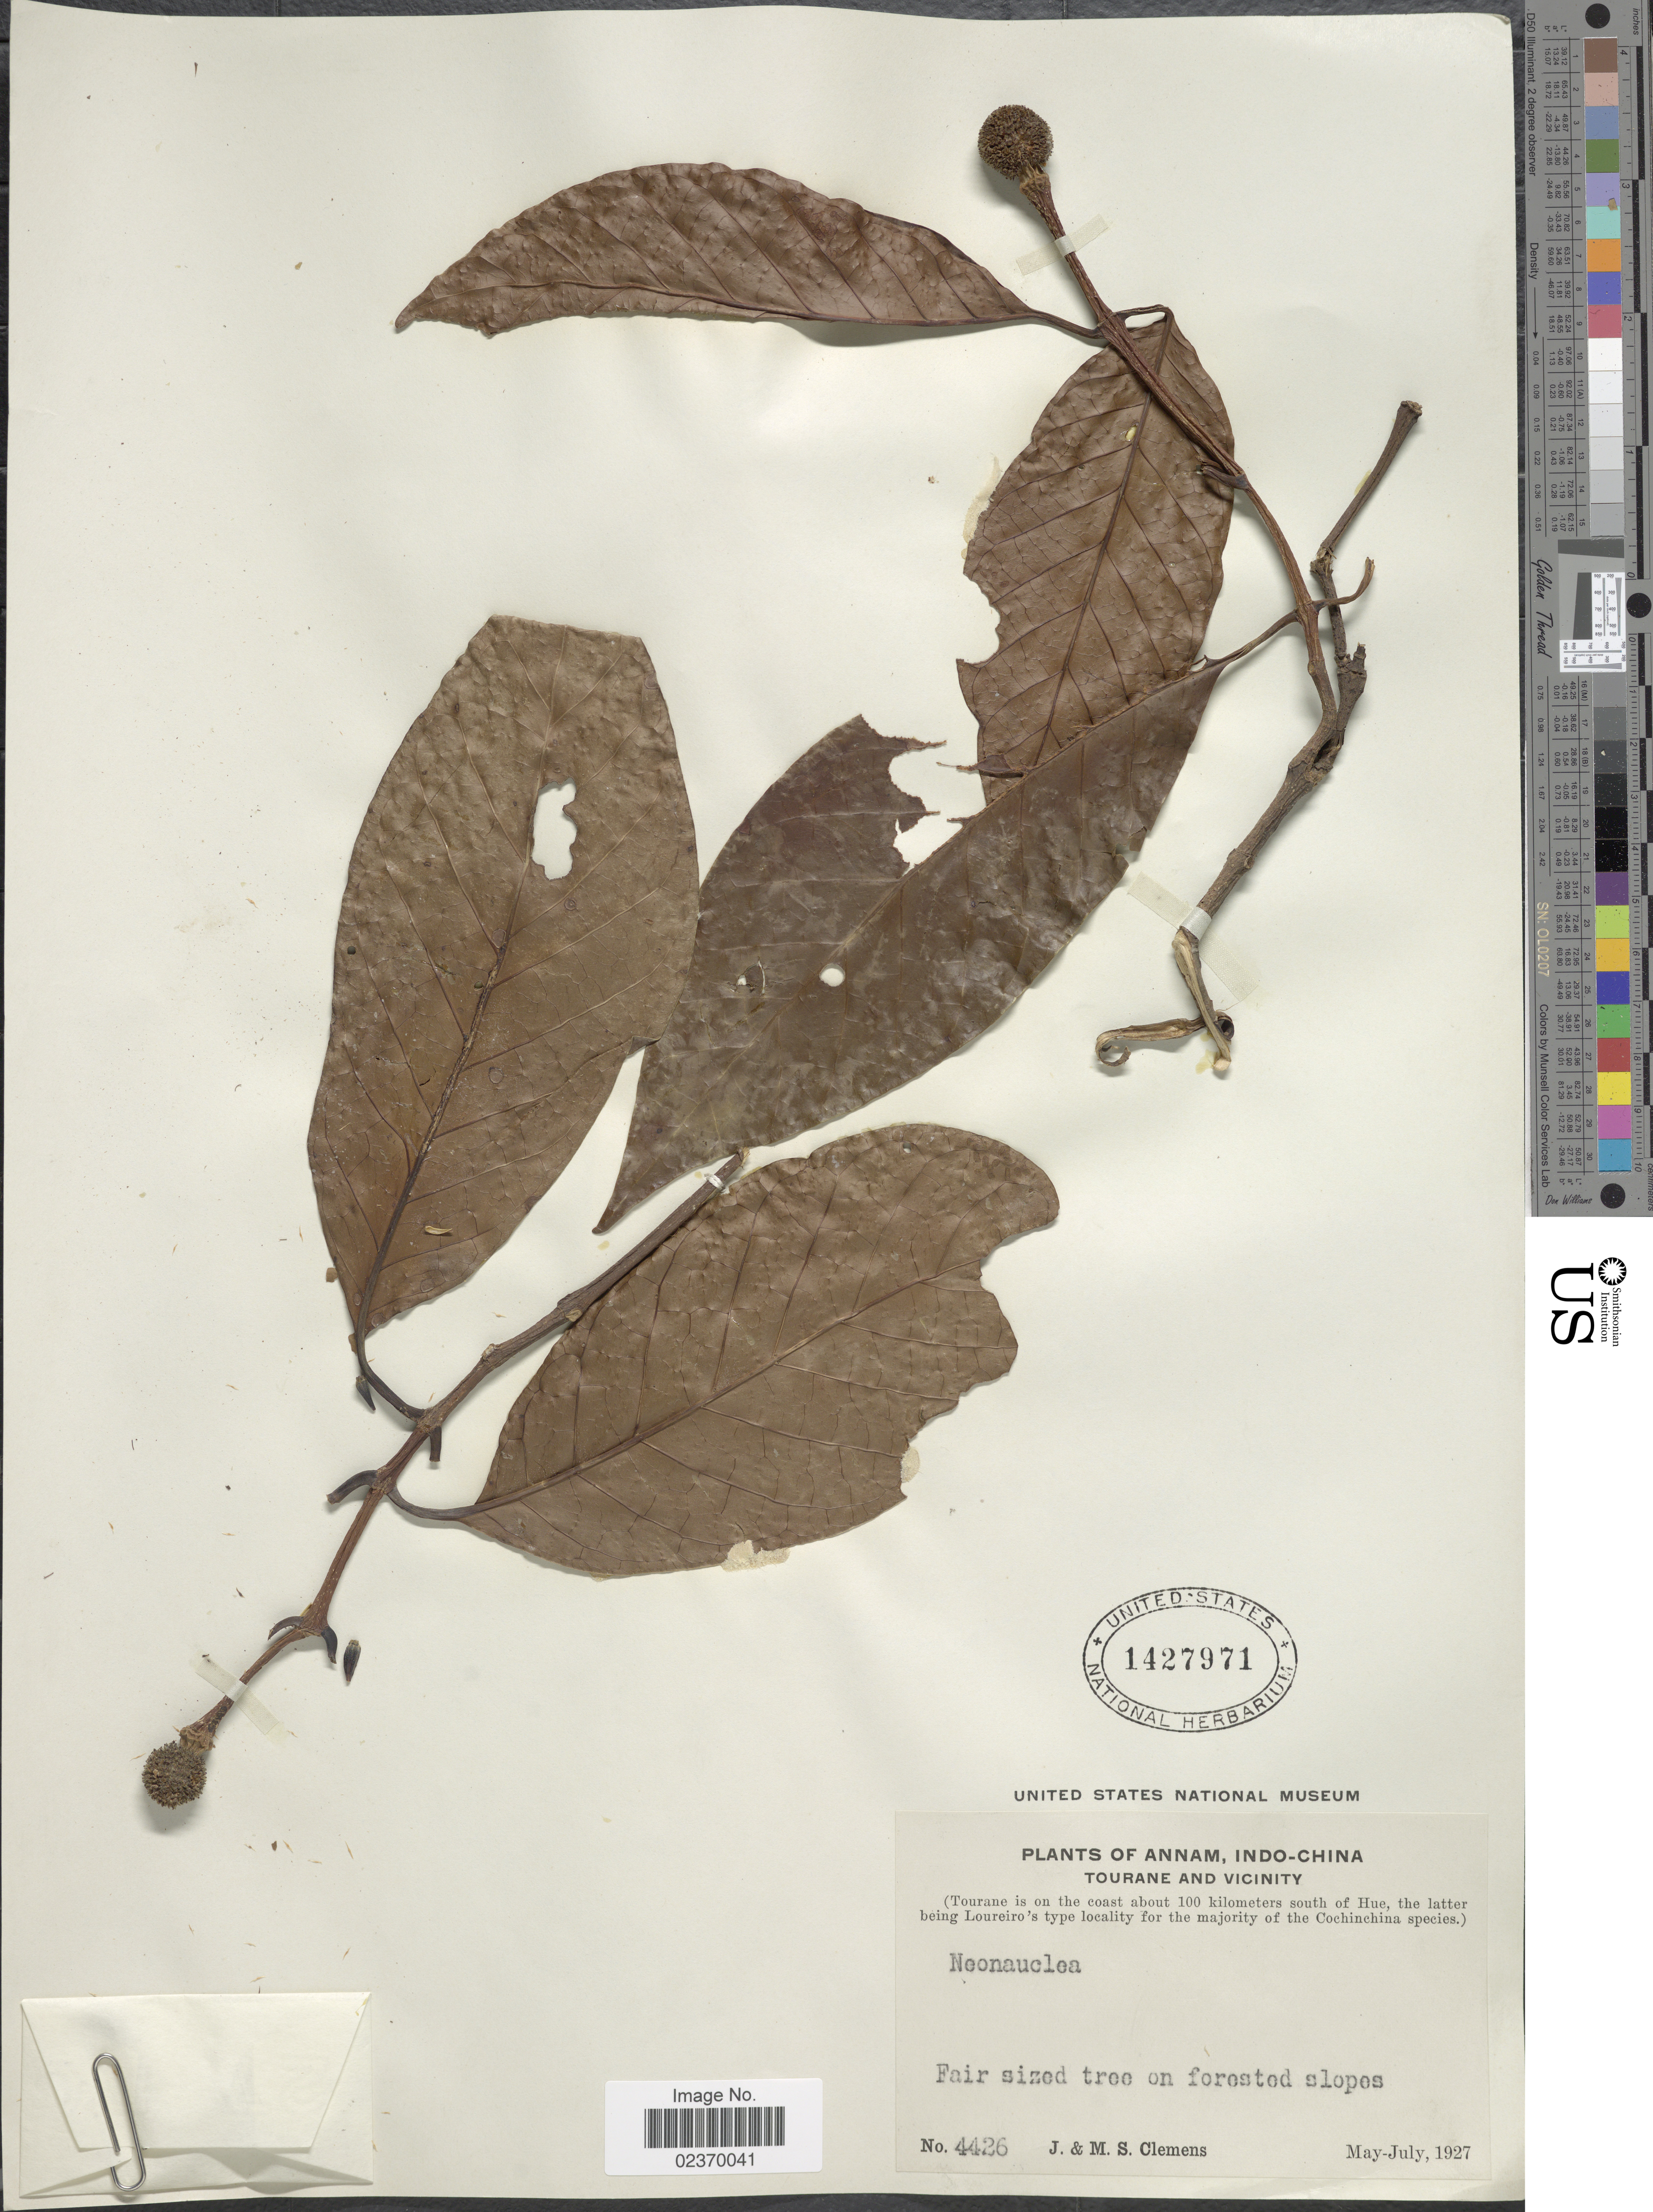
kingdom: Plantae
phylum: Tracheophyta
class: Magnoliopsida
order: Gentianales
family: Rubiaceae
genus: Neonauclea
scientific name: Neonauclea sp.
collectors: J. Clemens & M. S. Clemens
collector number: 4426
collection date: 1927-05/1927-07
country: Vietnam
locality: Annam, Indo-China Tourane and Vicinity (Tourane is on the coast about 100 kilometers south of Hue, Fair sized tree on forested slopes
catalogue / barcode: US 1427971